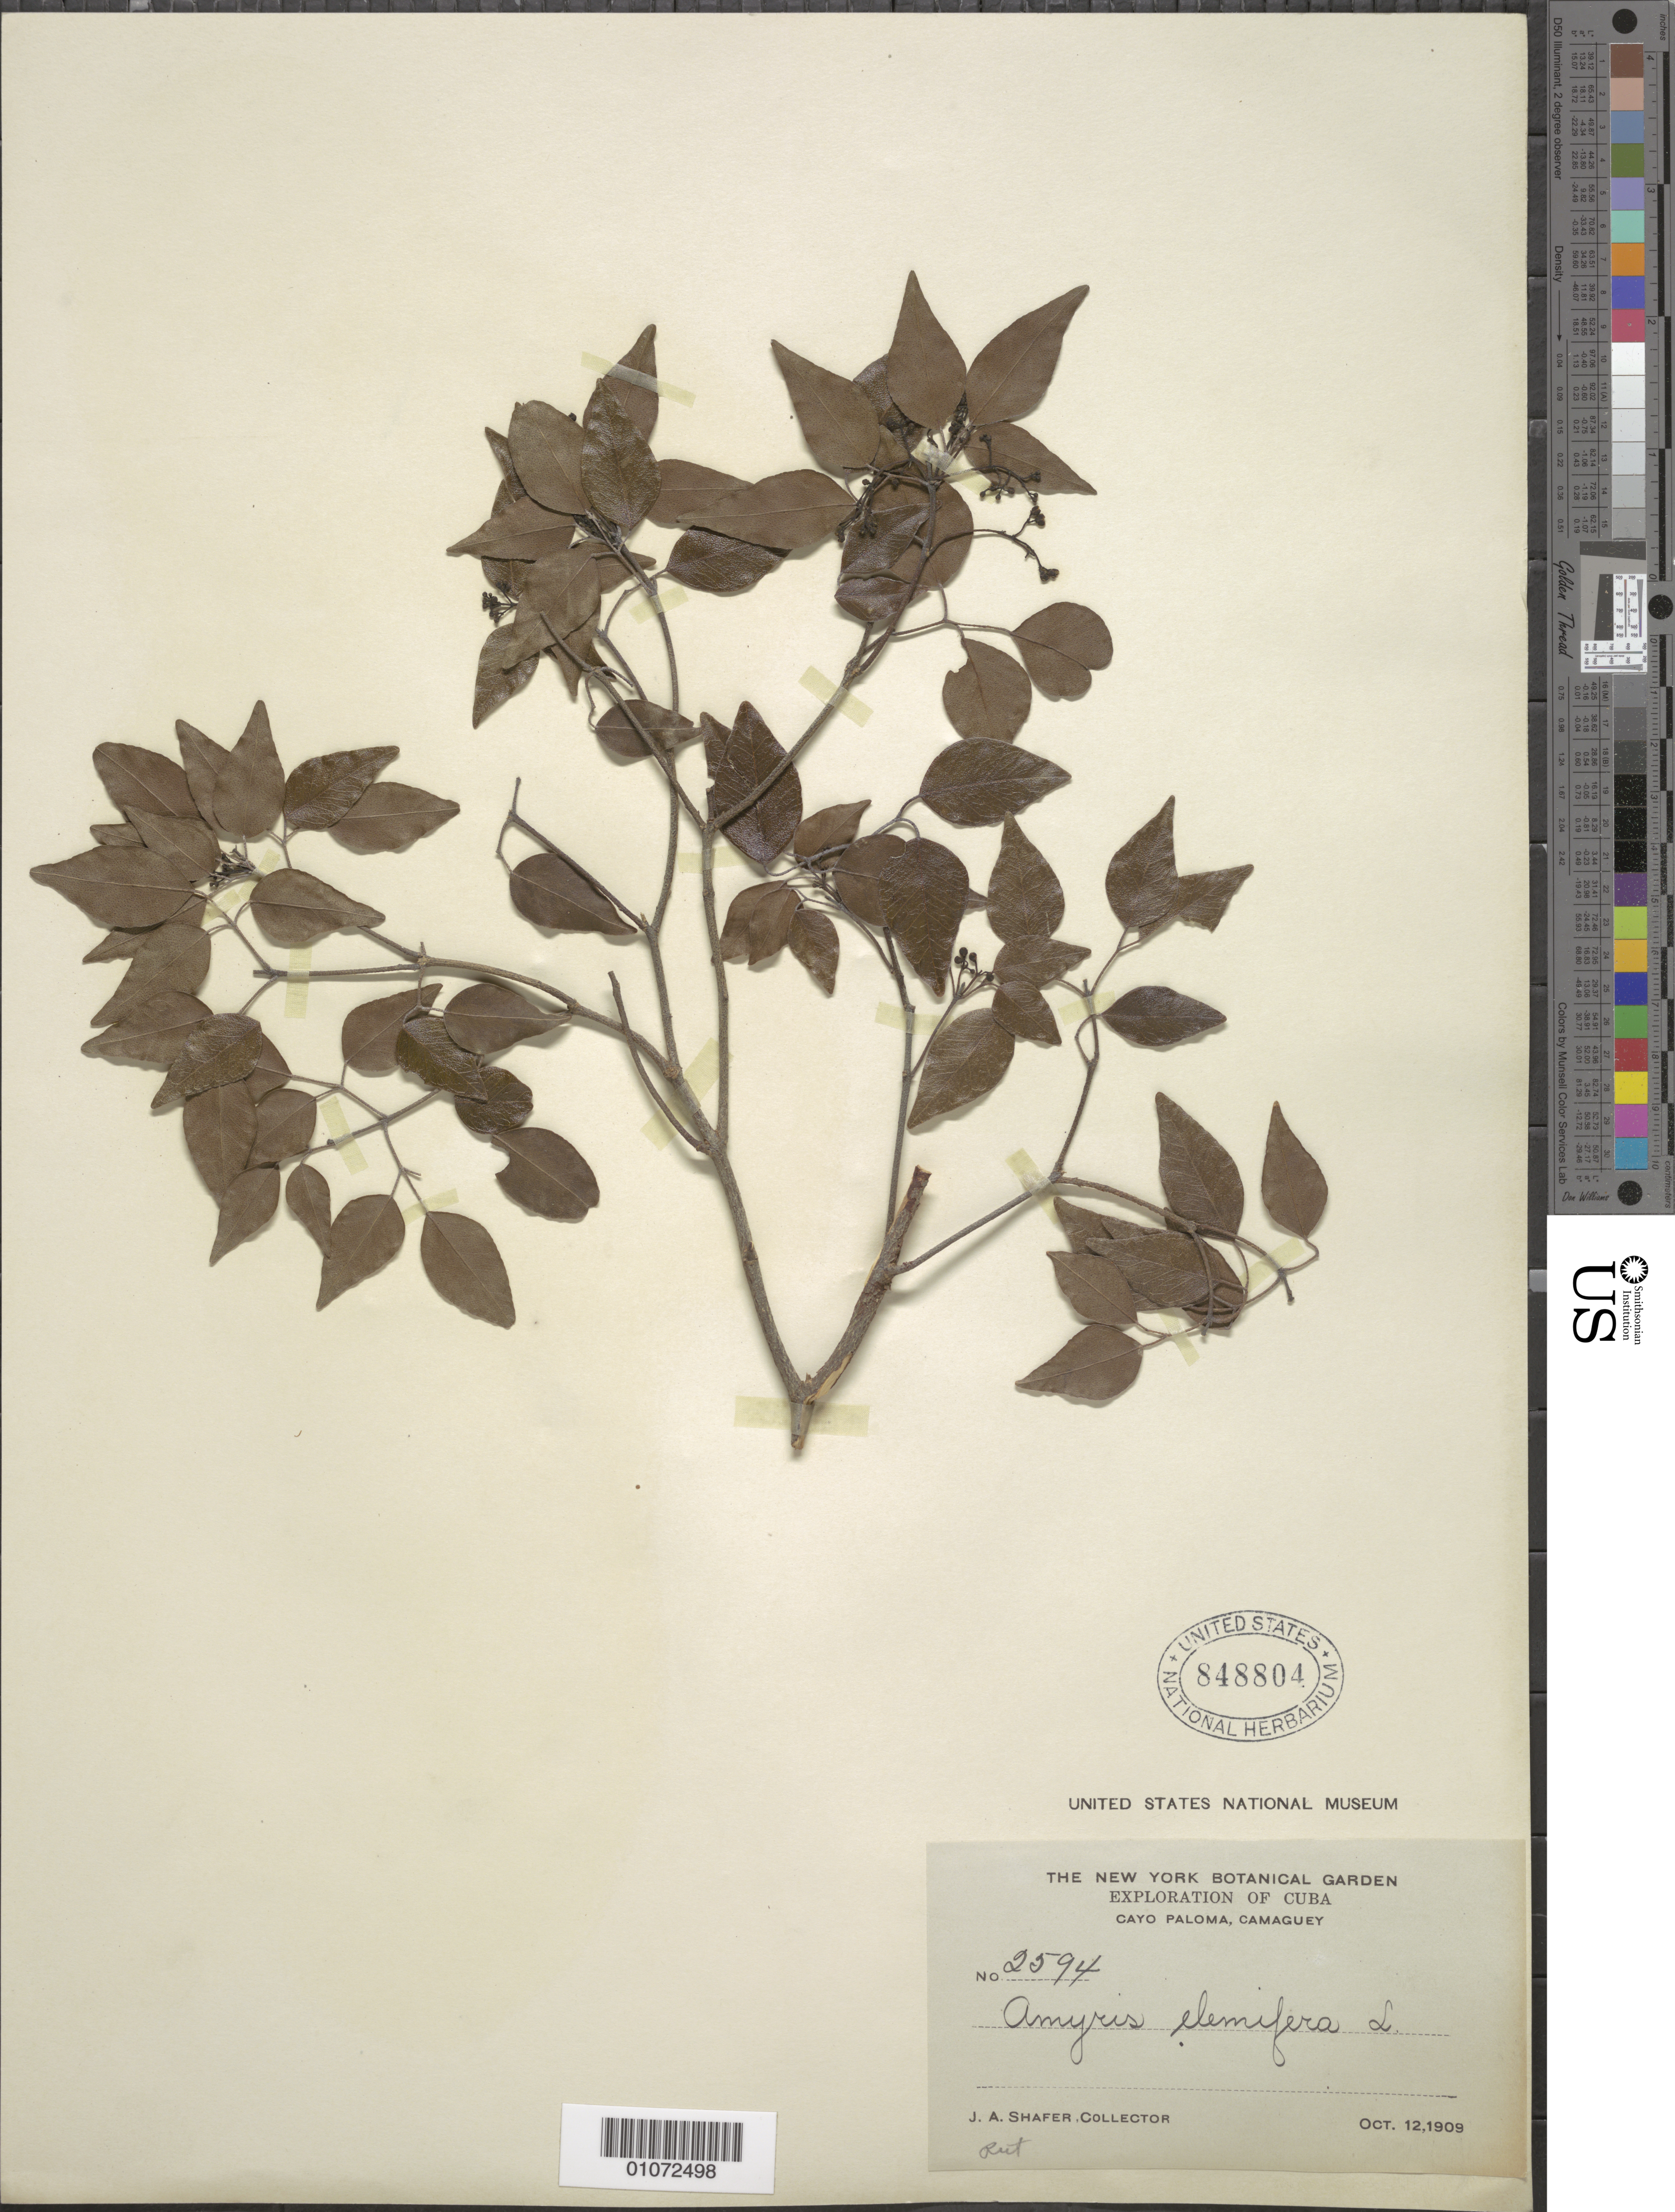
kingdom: Plantae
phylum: Tracheophyta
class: Magnoliopsida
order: Sapindales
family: Rutaceae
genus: Amyris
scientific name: Amyris elemifera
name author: L.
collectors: J. A. Shafer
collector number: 2594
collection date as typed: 12 Oct 1909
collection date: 1909-10-12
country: Cuba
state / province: Camagüey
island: Cuba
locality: Cayo Paloma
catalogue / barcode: US 848804